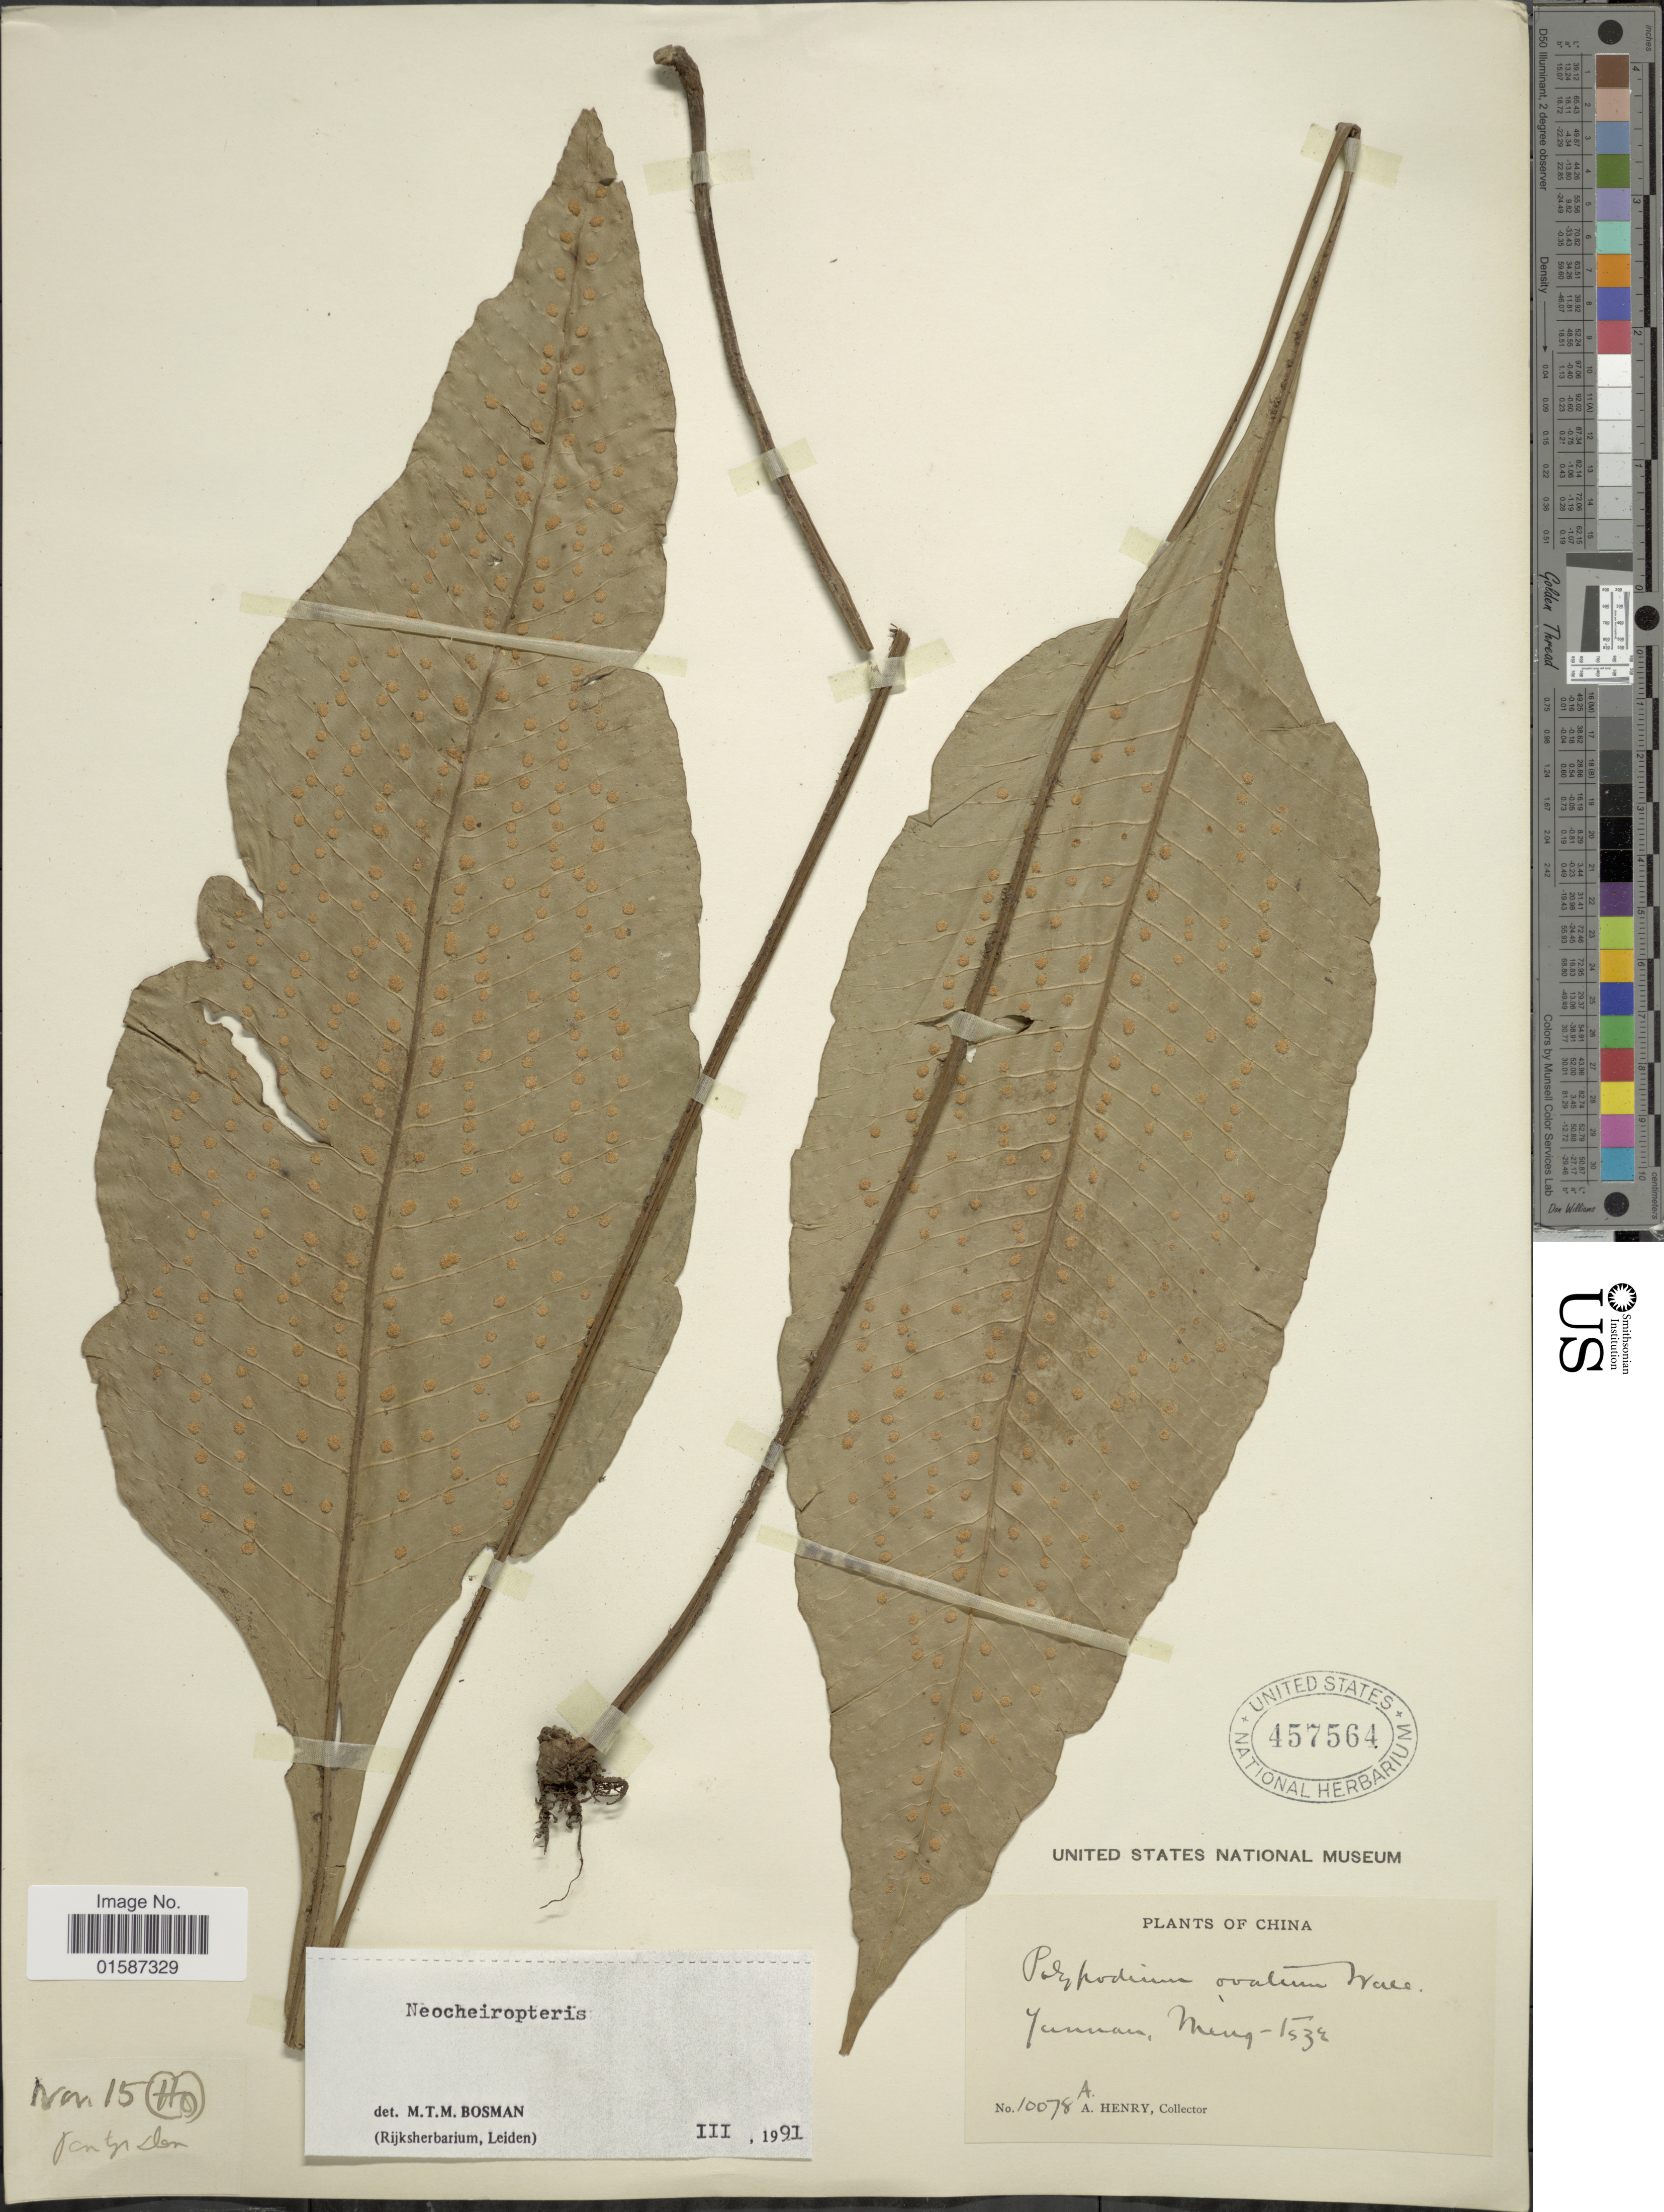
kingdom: Plantae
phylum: Tracheophyta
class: Polypodiopsida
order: Polypodiales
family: Polypodiaceae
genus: Neolepisorus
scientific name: Neolepisorus ovatus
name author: (Bedd.) Ching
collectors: A. Henry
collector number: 10078 A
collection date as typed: Transcribed d/m/y: /11/15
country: China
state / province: Yunnan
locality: Yunnan, Meng-tze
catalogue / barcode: US 457564